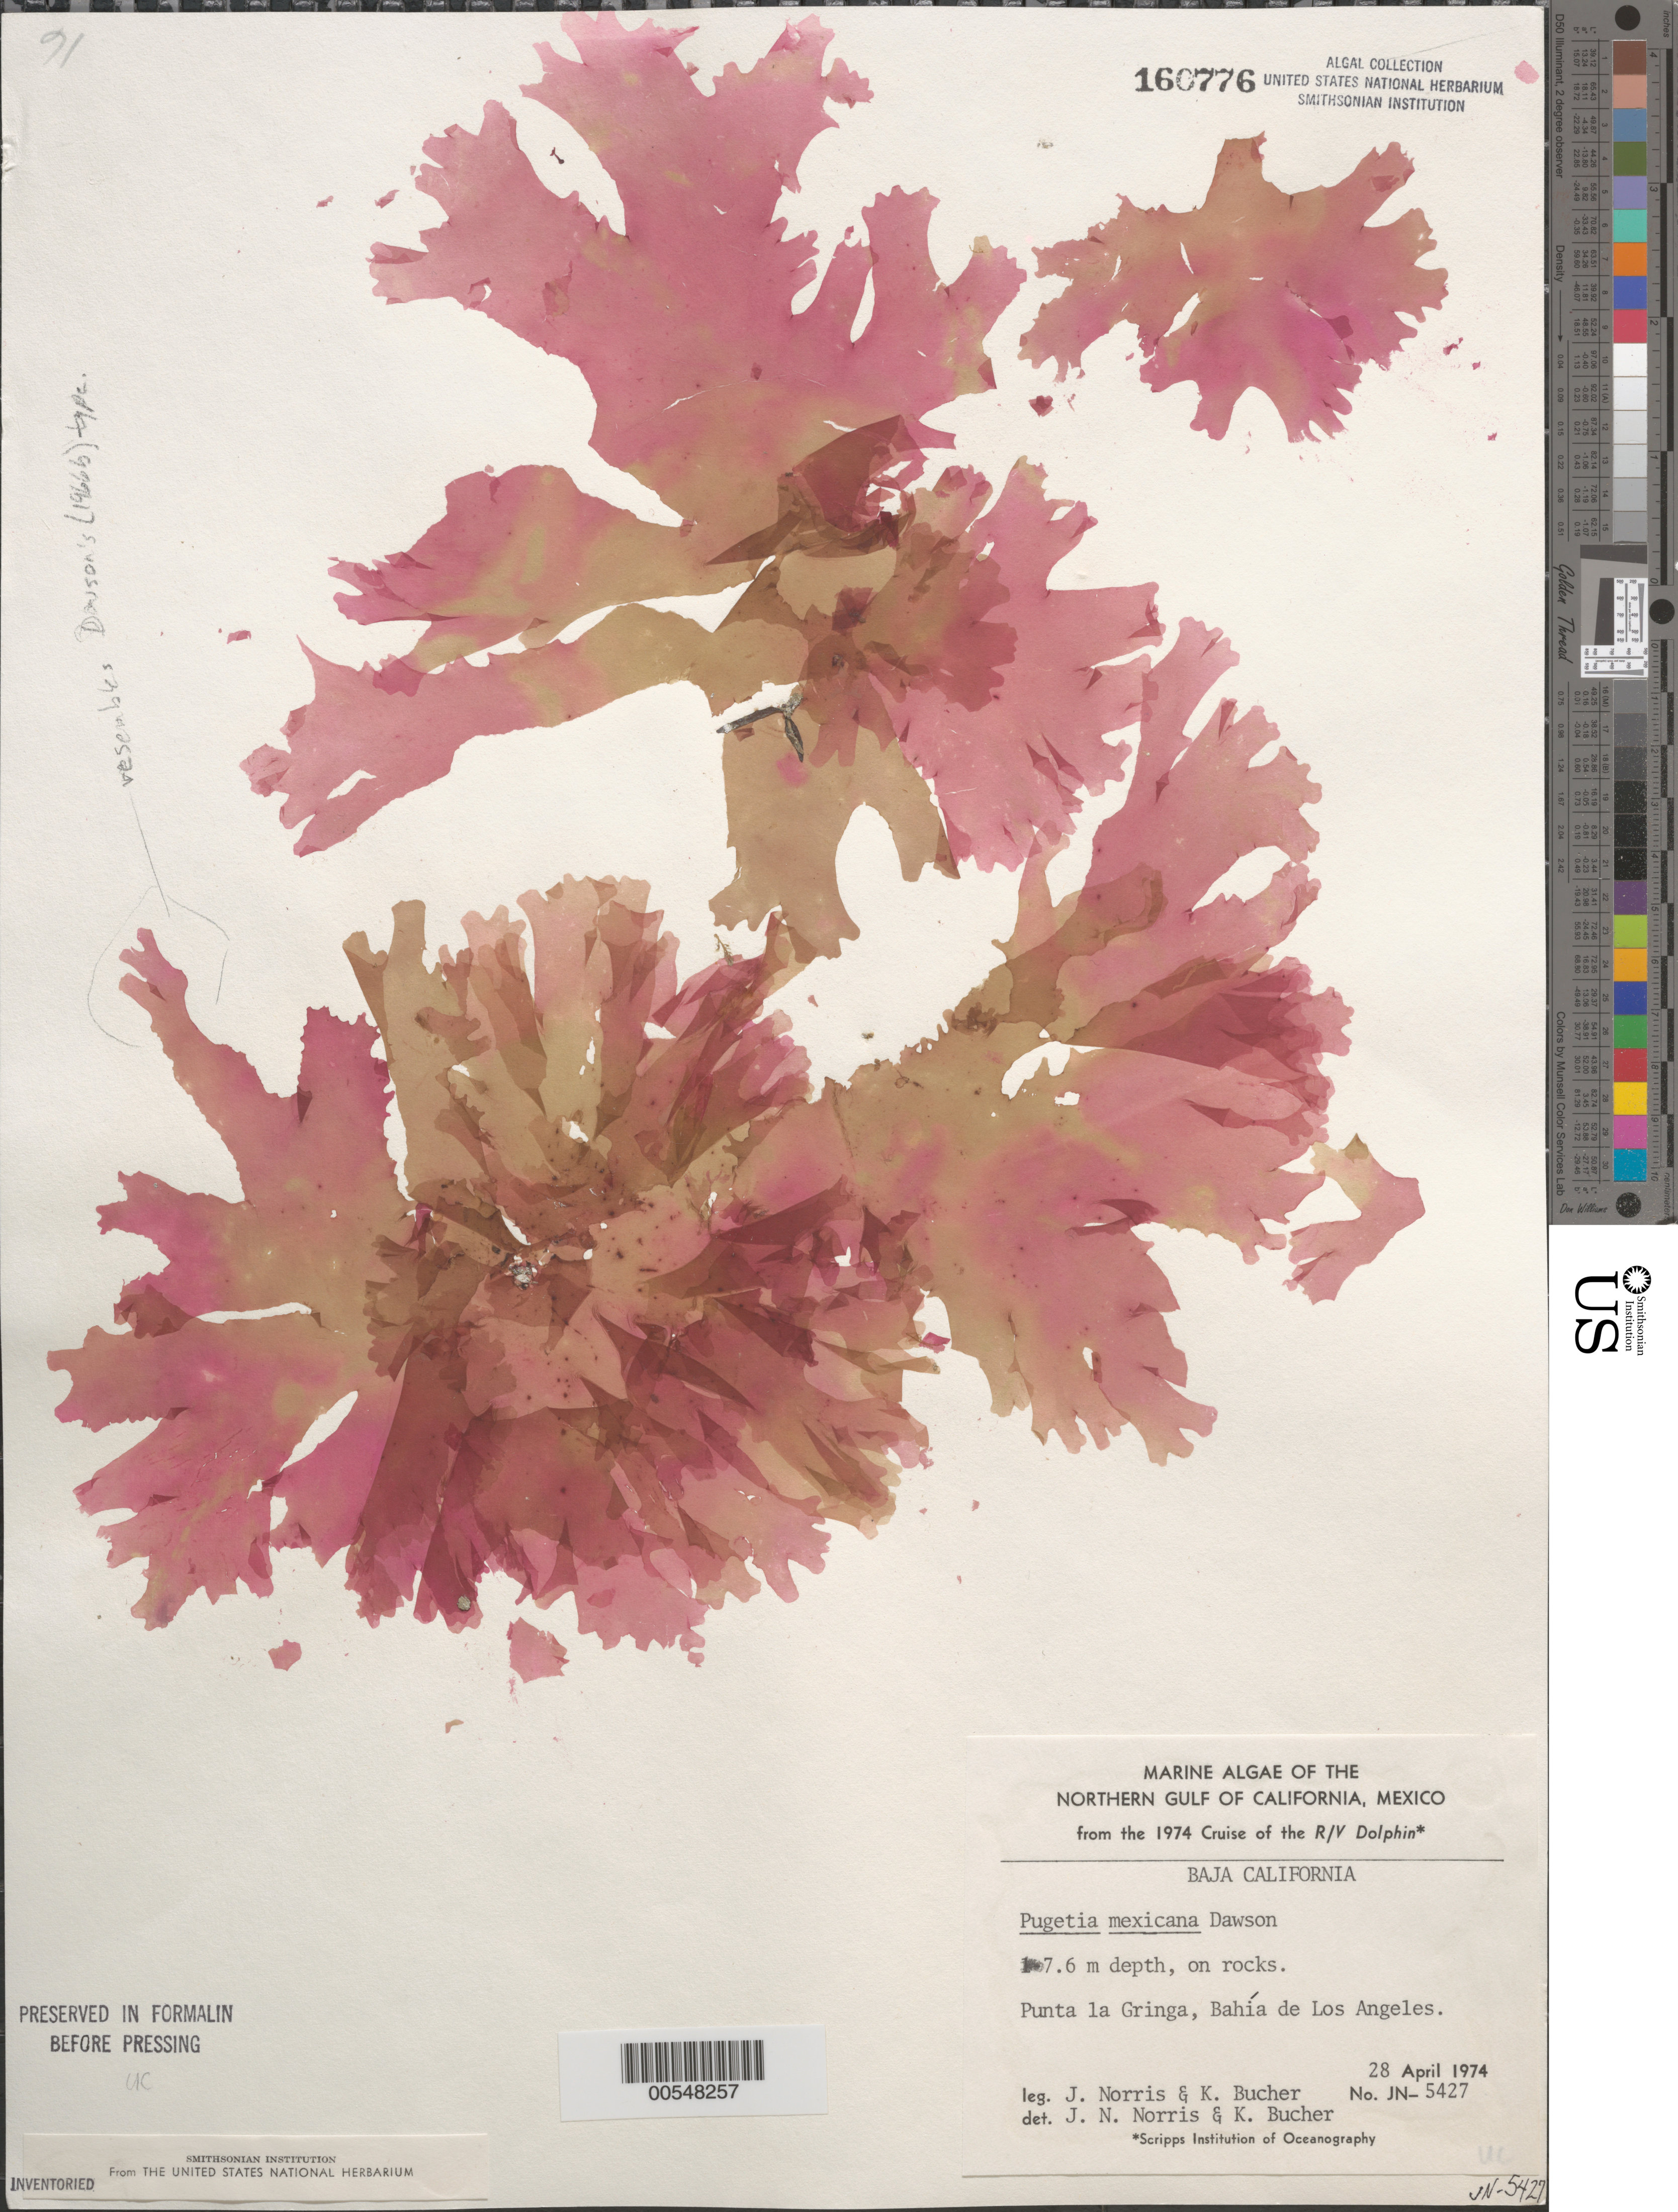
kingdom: Plantae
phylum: Rhodophyta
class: Florideophyceae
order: Gigartinales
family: Kallymeniaceae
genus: Pugetia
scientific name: Pugetia mexicana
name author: E.Y. Dawson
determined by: Norris, J. N.; Bucher, K. E.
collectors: J. N. Norris & K. E. Bucher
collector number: JN-5427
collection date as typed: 28 Apr 1974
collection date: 1974-04-28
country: Mexico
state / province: Baja California Norte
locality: Punta La Gringa, Bahia de los Angeles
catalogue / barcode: US 160776